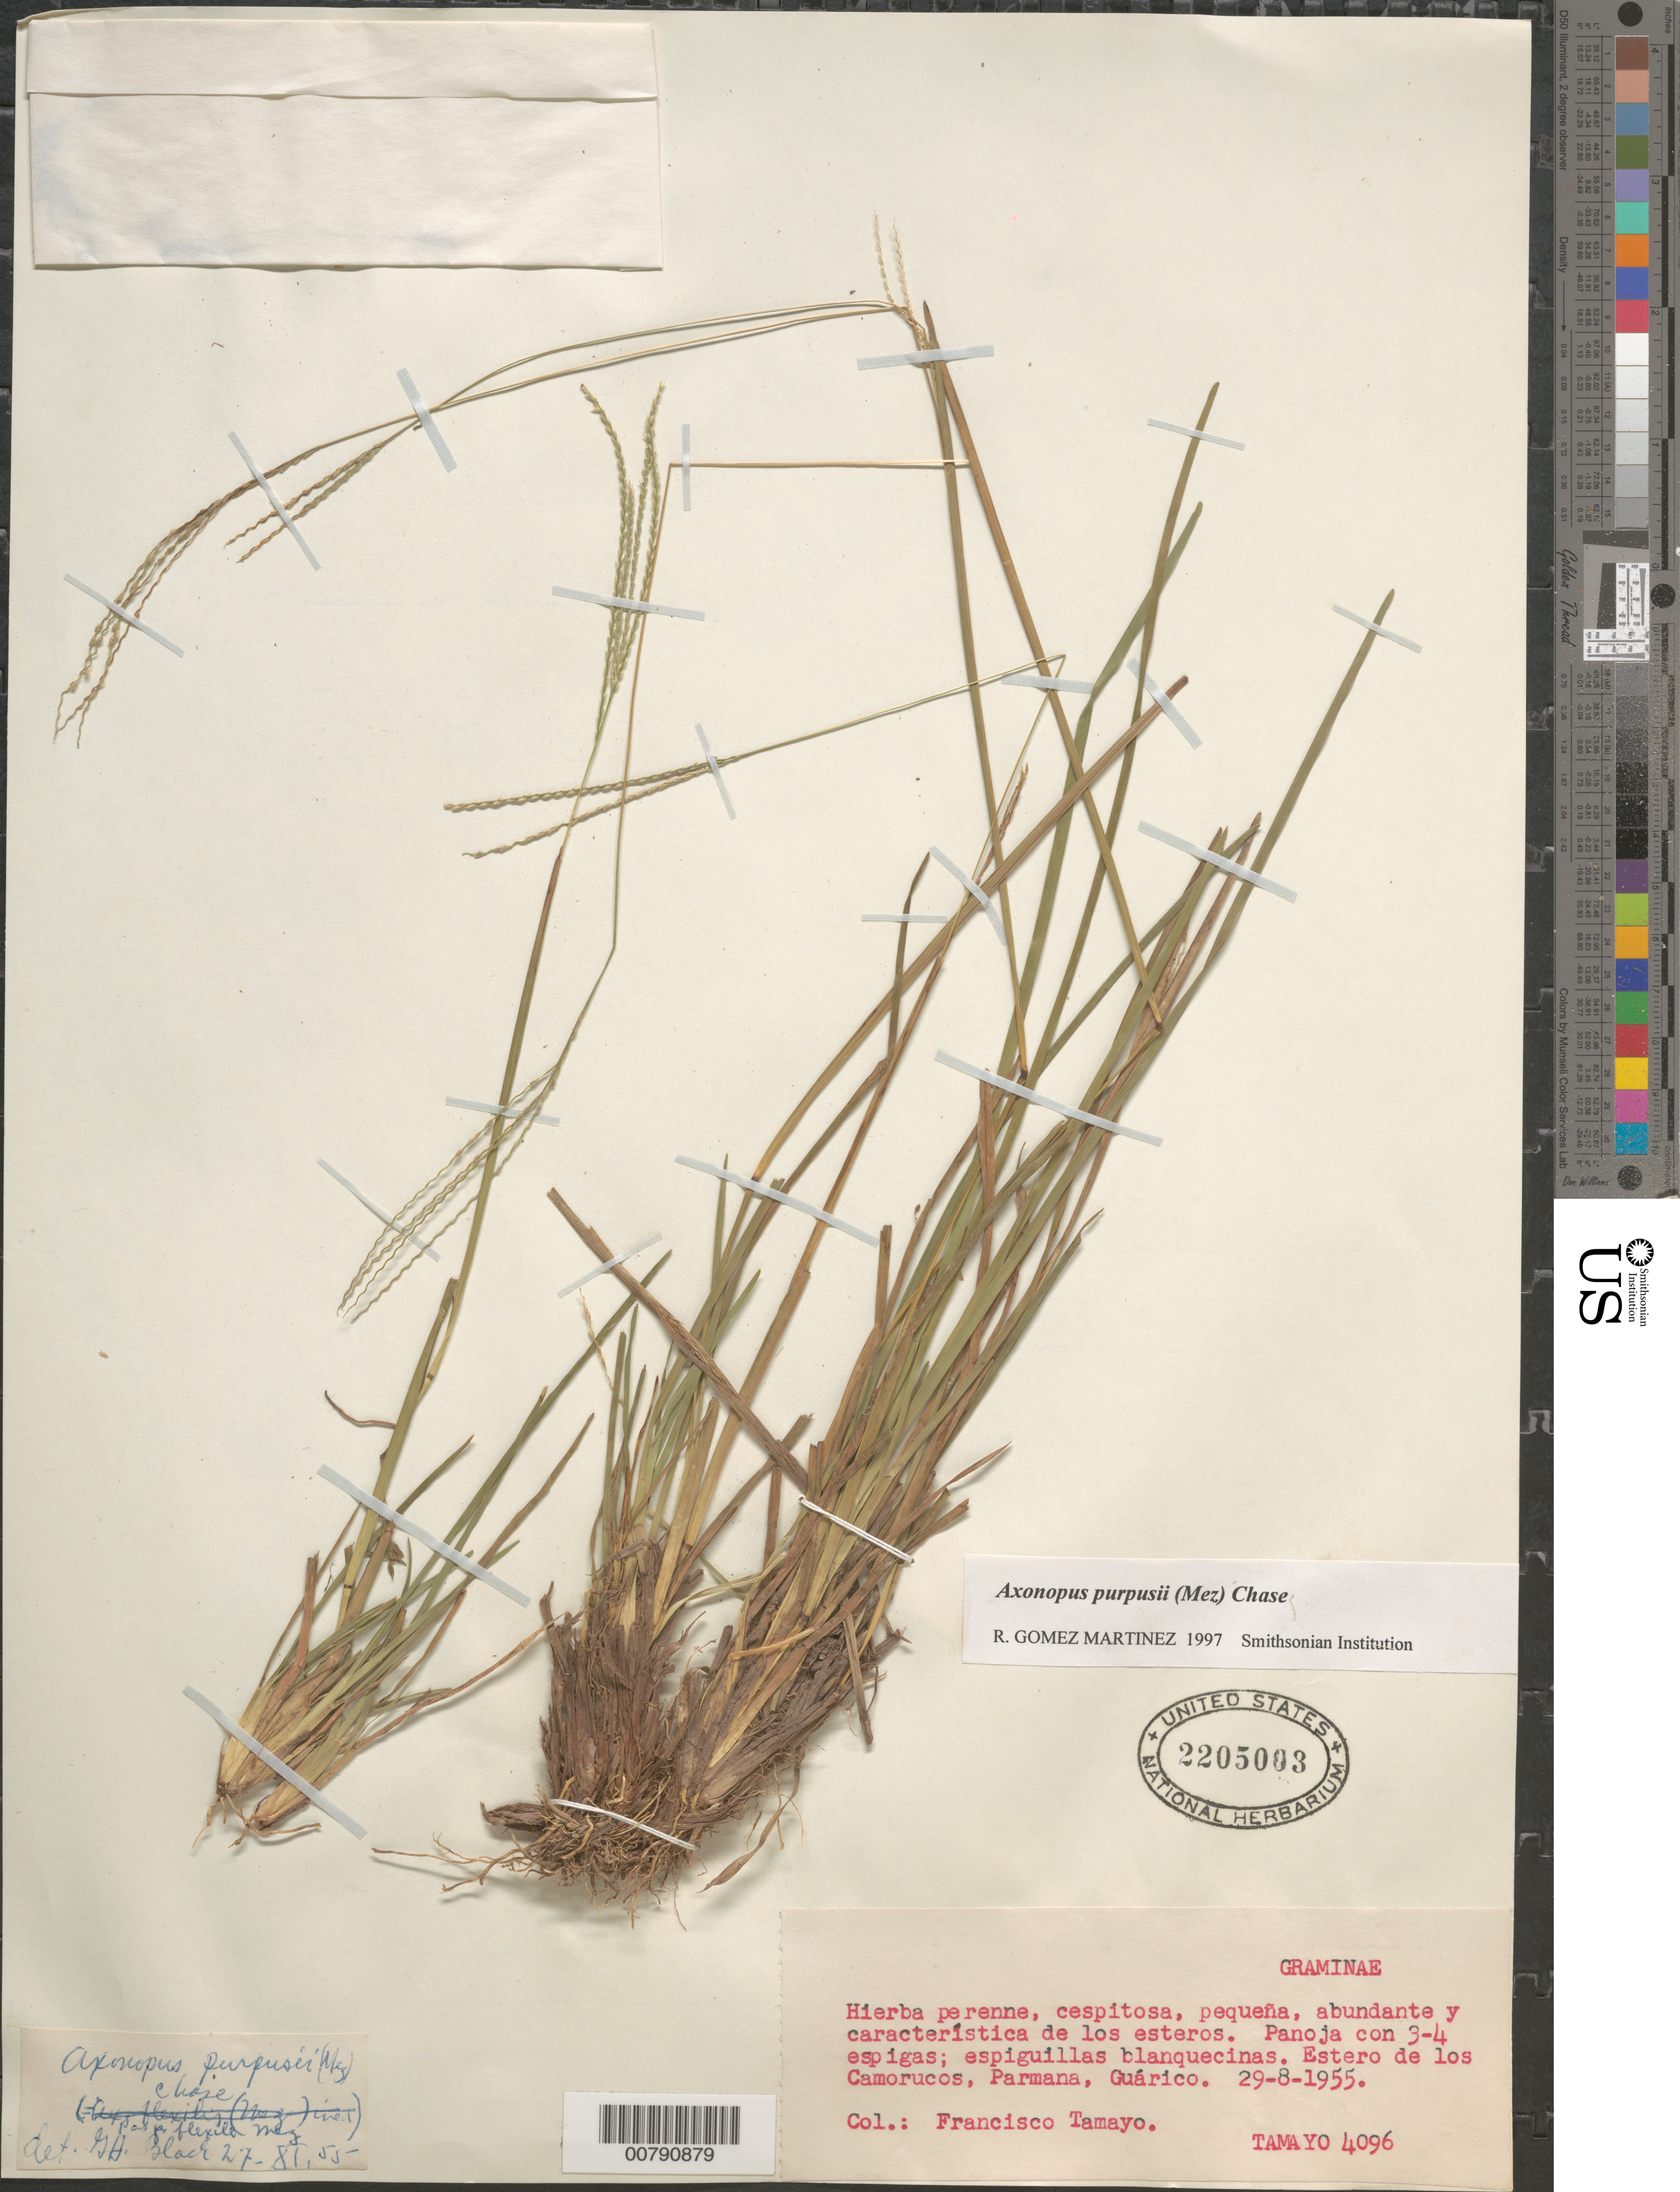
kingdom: Plantae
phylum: Tracheophyta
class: Liliopsida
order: Poales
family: Poaceae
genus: Axonopus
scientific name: Axonopus purpusii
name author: (Mez) Chase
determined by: Gomez Martinez, R.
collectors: F. Tamayo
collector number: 4096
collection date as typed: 29-Aug-55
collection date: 1955-08-29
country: Venezuela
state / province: Guárico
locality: Parmana, Estero de Los Camorucos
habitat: Estero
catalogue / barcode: US 2205003